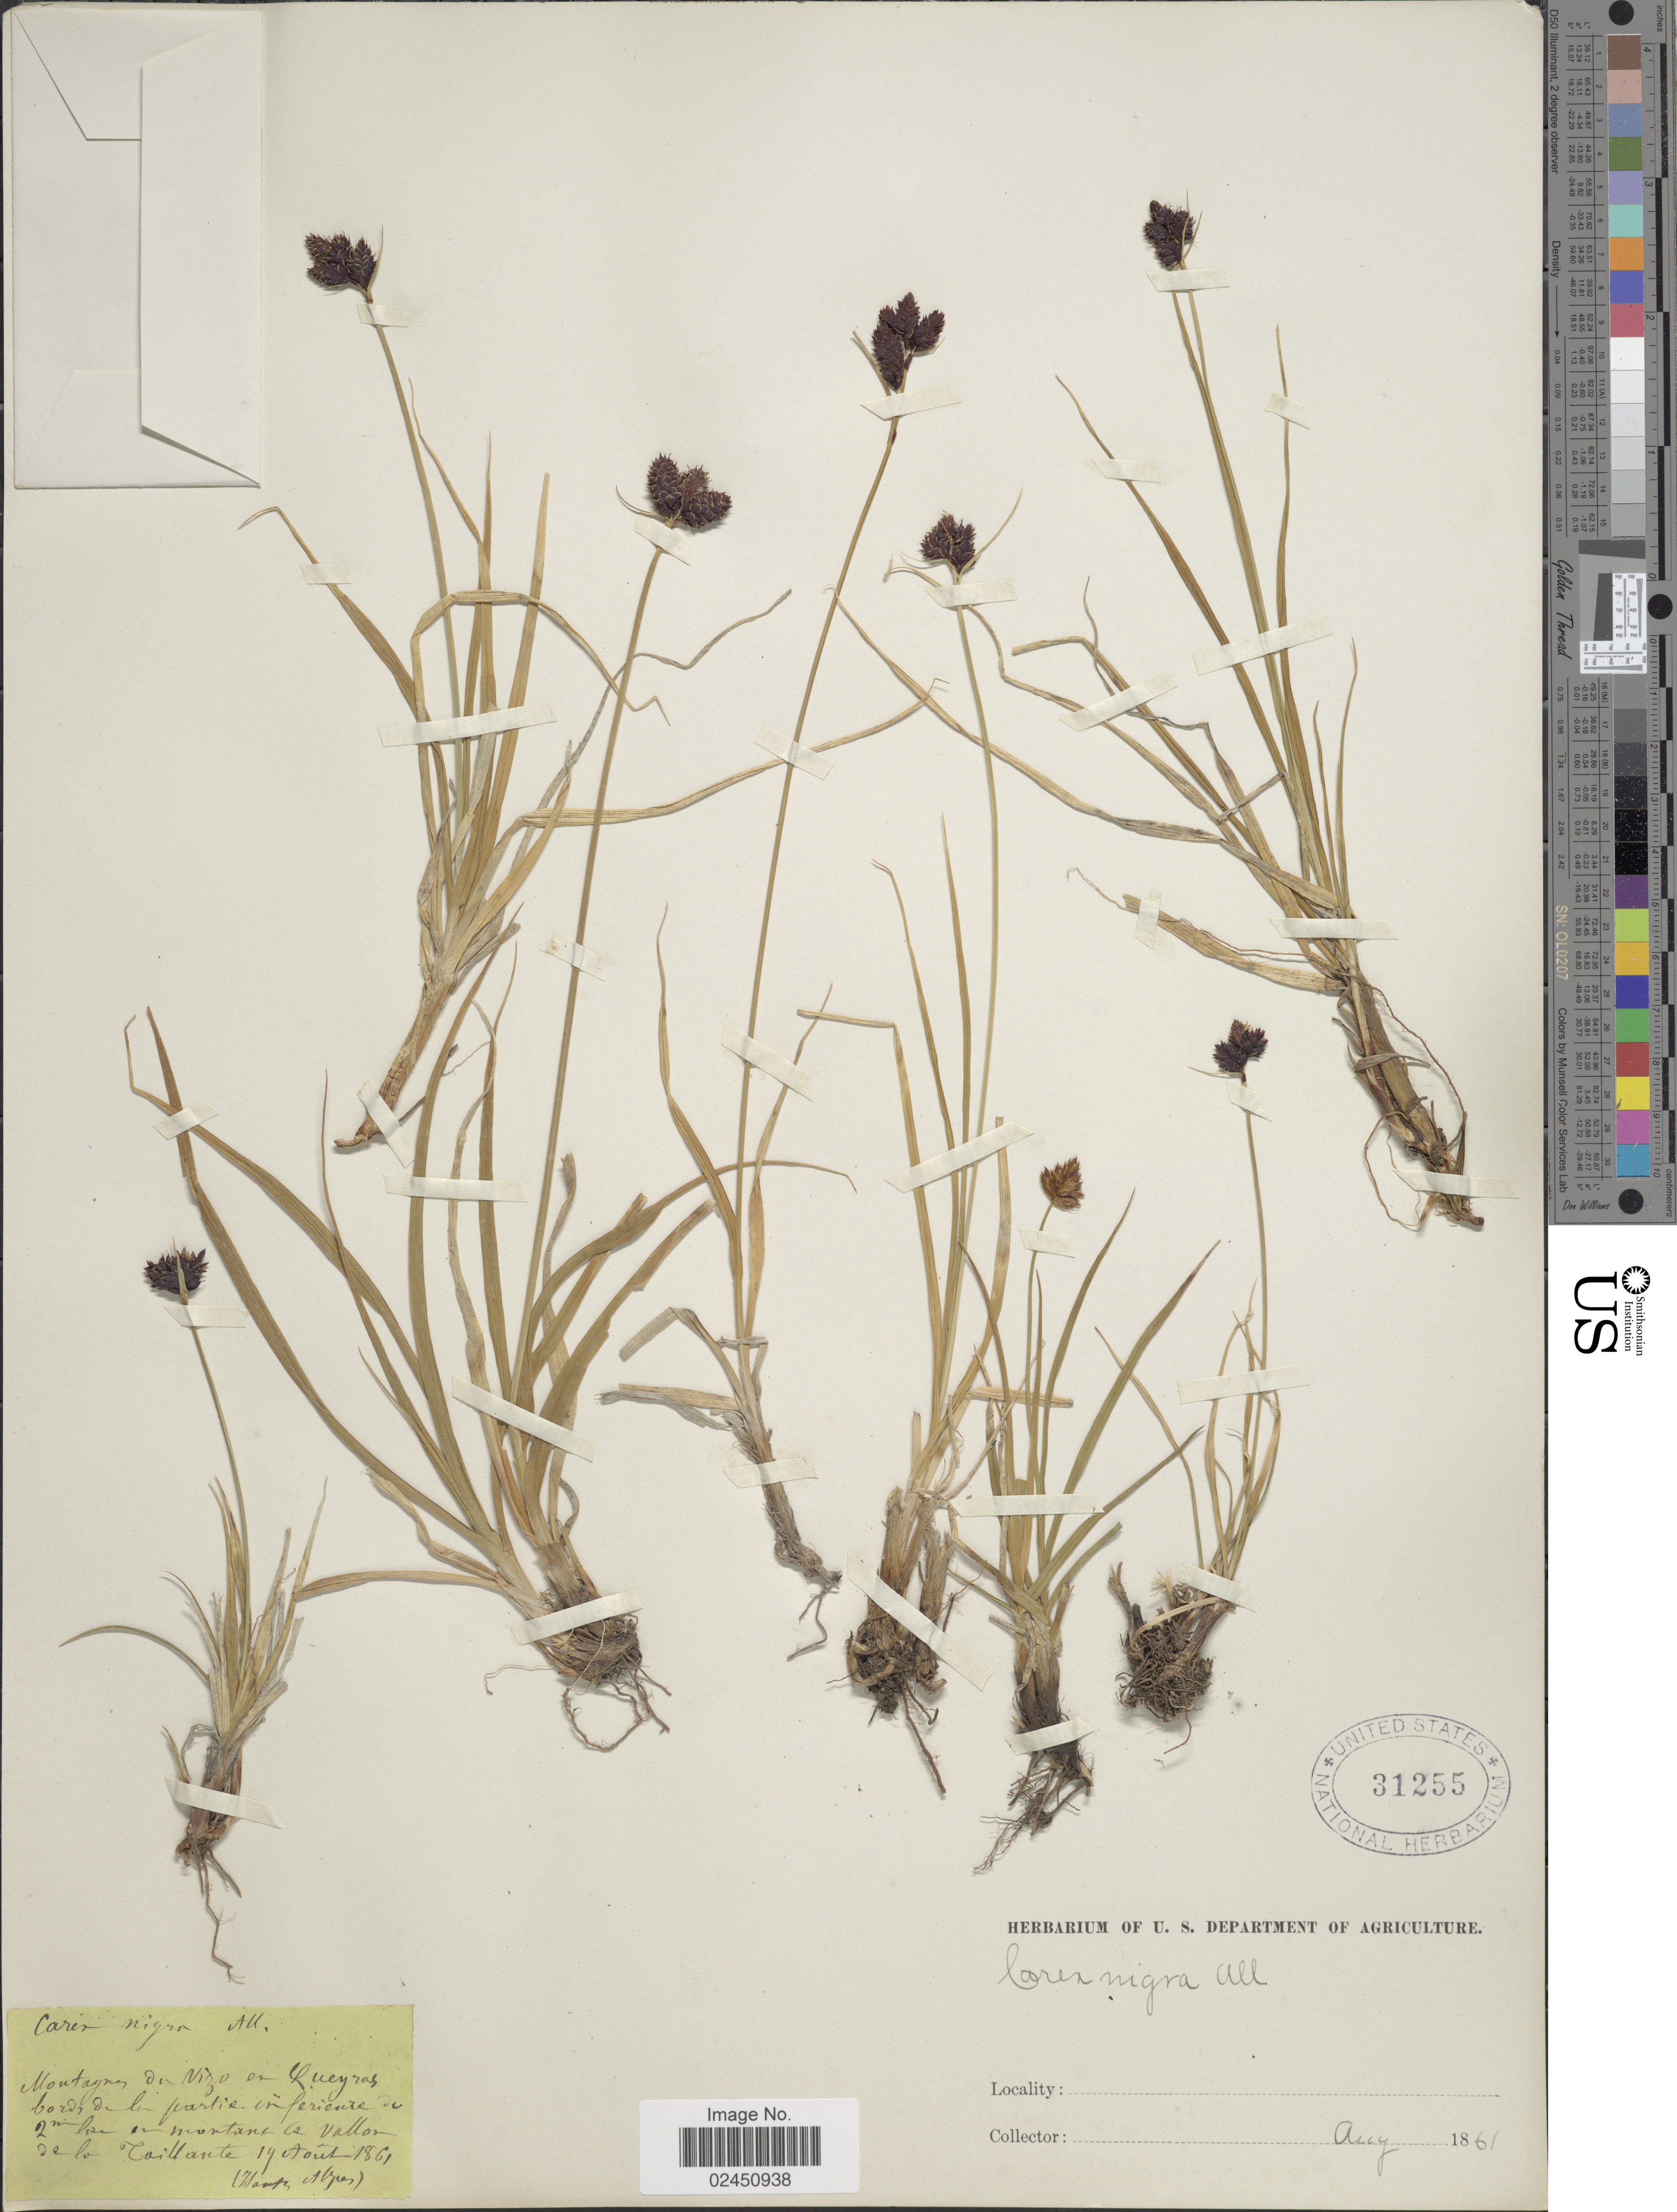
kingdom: Plantae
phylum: Tracheophyta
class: Liliopsida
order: Poales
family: Cyperaceae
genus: Carex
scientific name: Carex parviflora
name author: Host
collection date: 1861-08-19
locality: Montagnes den Nizo en Lueras bords de la partie inferiente de 2n lose en montane es vallon de lo Cuillante [interpreted]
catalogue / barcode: US 31255